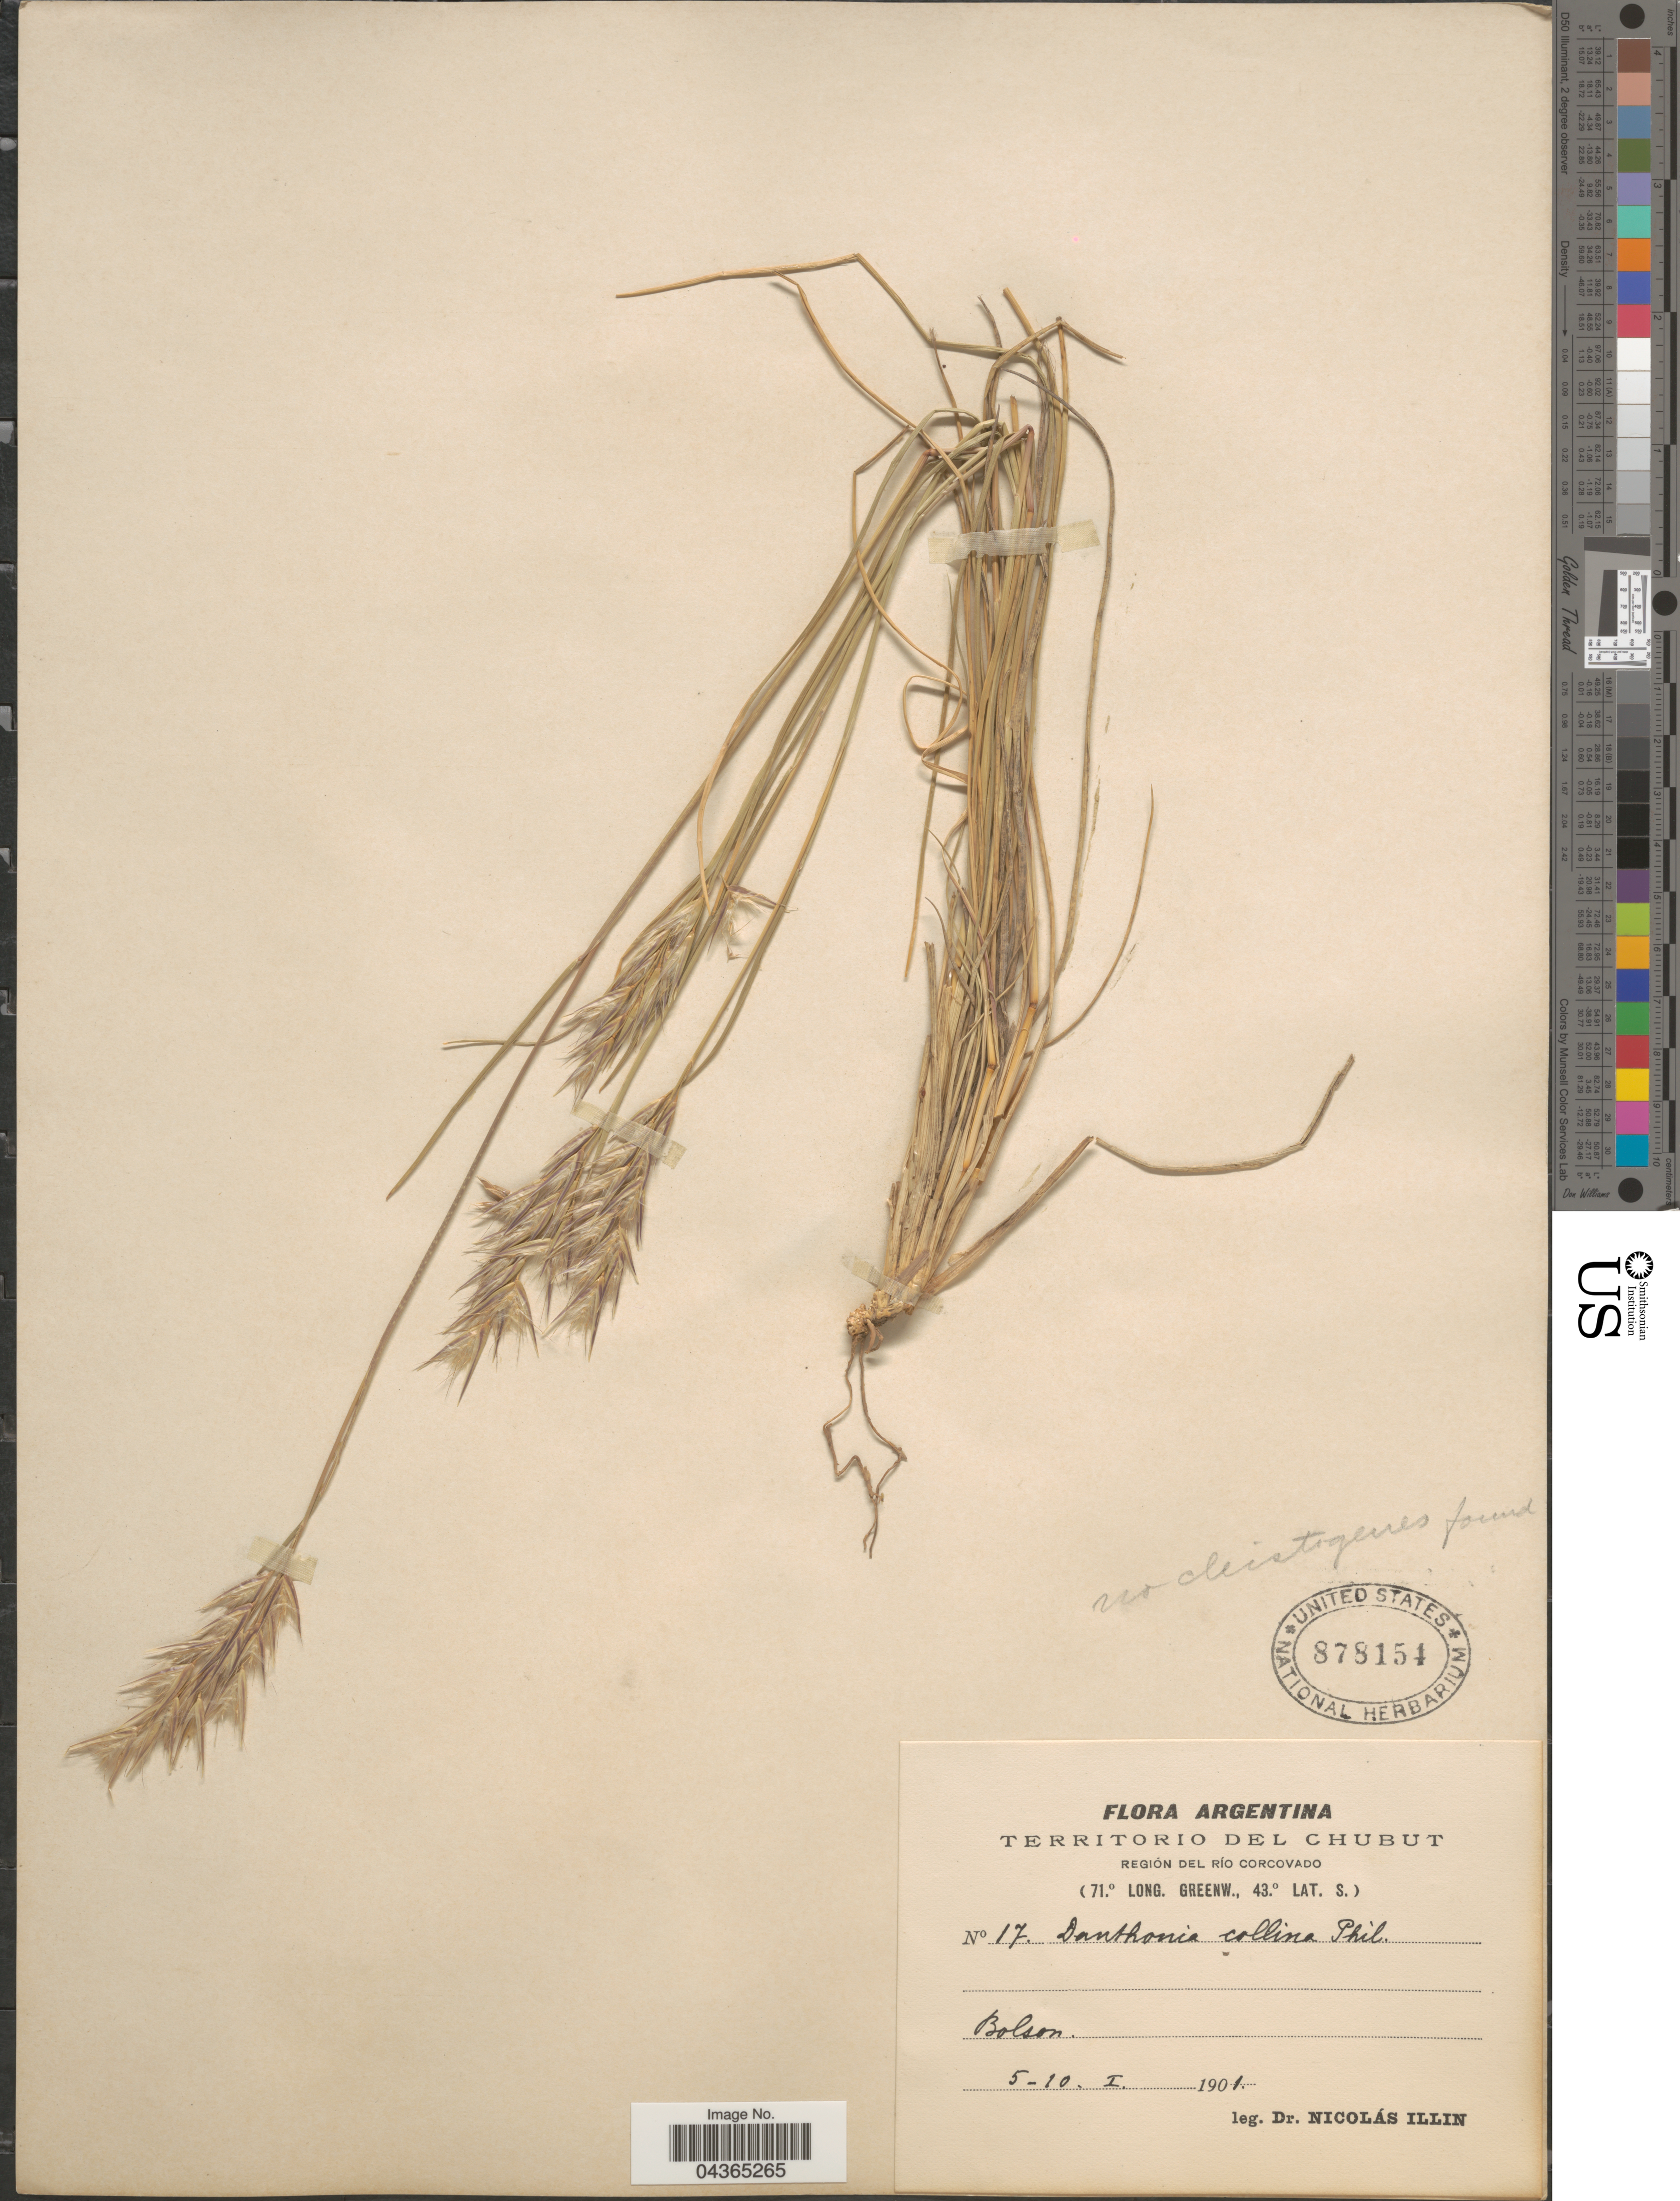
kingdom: Plantae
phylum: Tracheophyta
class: Liliopsida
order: Poales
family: Poaceae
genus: Rytidosperma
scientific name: Rytidosperma virescens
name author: (É. Desv.) Nicora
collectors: N. Illin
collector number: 17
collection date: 1901-01-05/1901-01-10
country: Argentina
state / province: Chubut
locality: Región del Río Corcovado. Bolson.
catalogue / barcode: US 878154